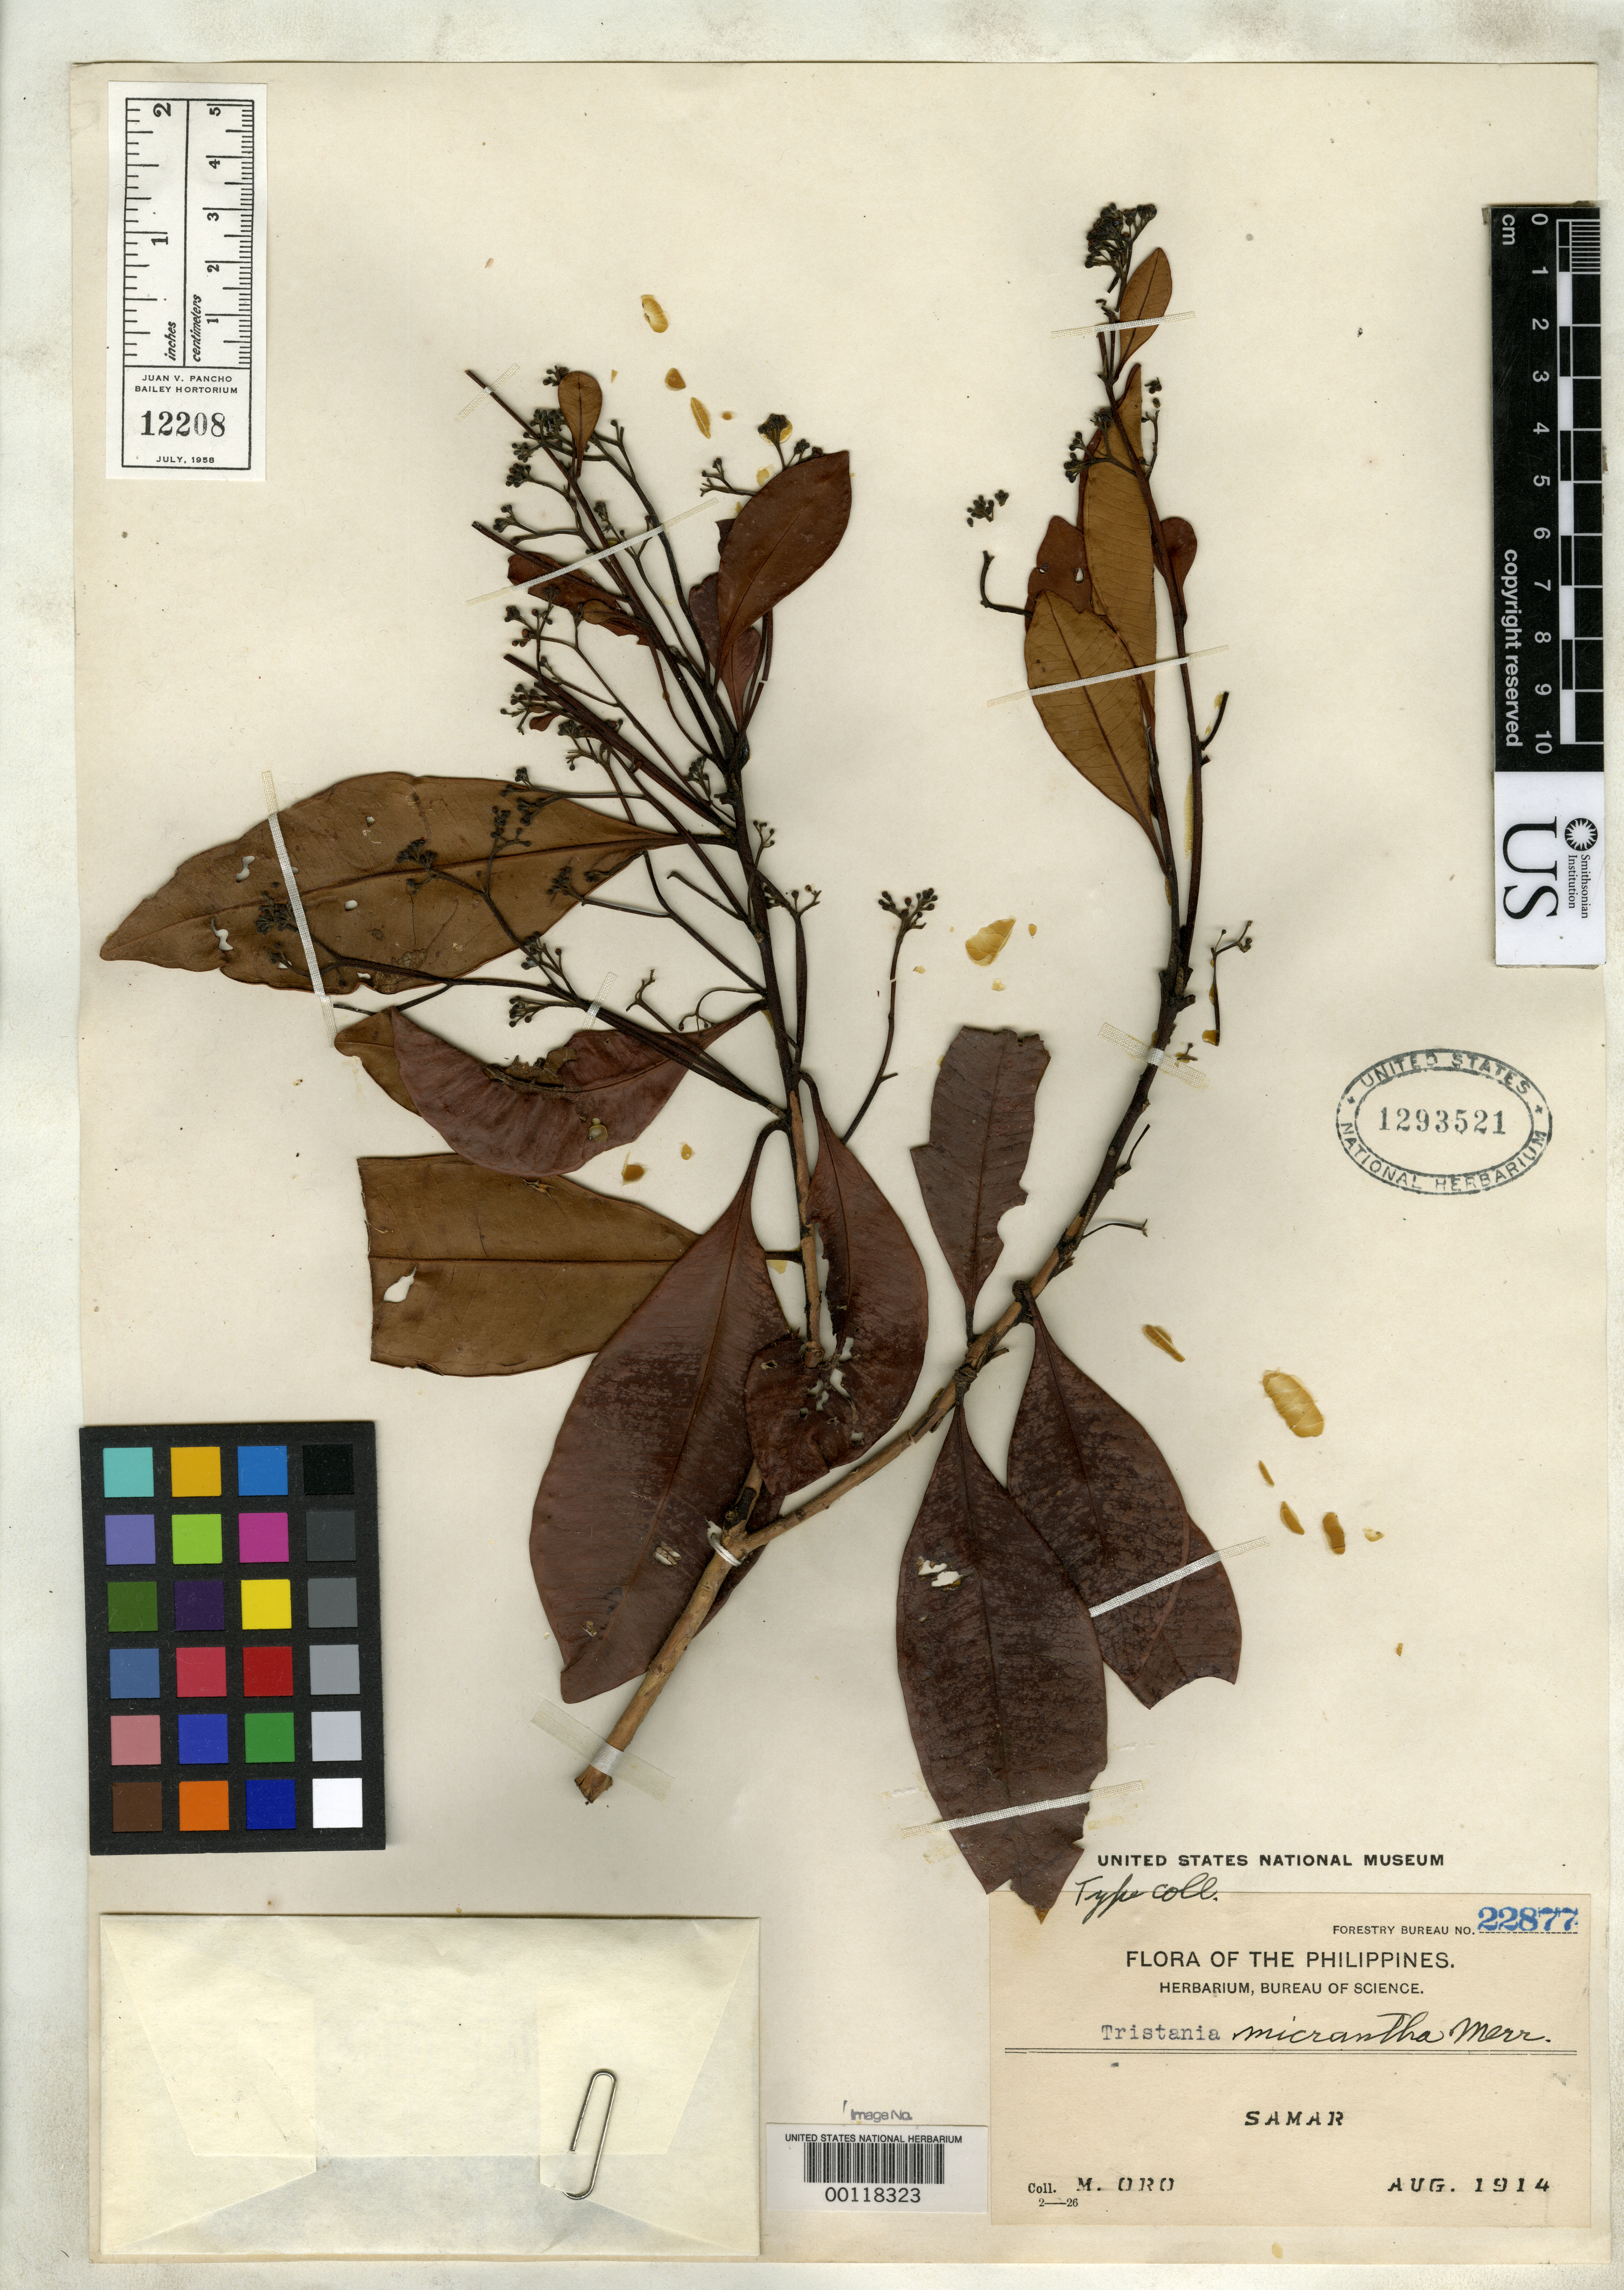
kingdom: Plantae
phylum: Tracheophyta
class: Magnoliopsida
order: Myrtales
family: Myrtaceae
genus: Tristania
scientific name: Tristania micrantha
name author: Merr.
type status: Isotype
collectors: M. Oro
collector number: Bur. Sci. 22877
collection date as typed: Aug 1914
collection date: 1914-08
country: Philippines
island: Samar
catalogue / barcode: US 1293521